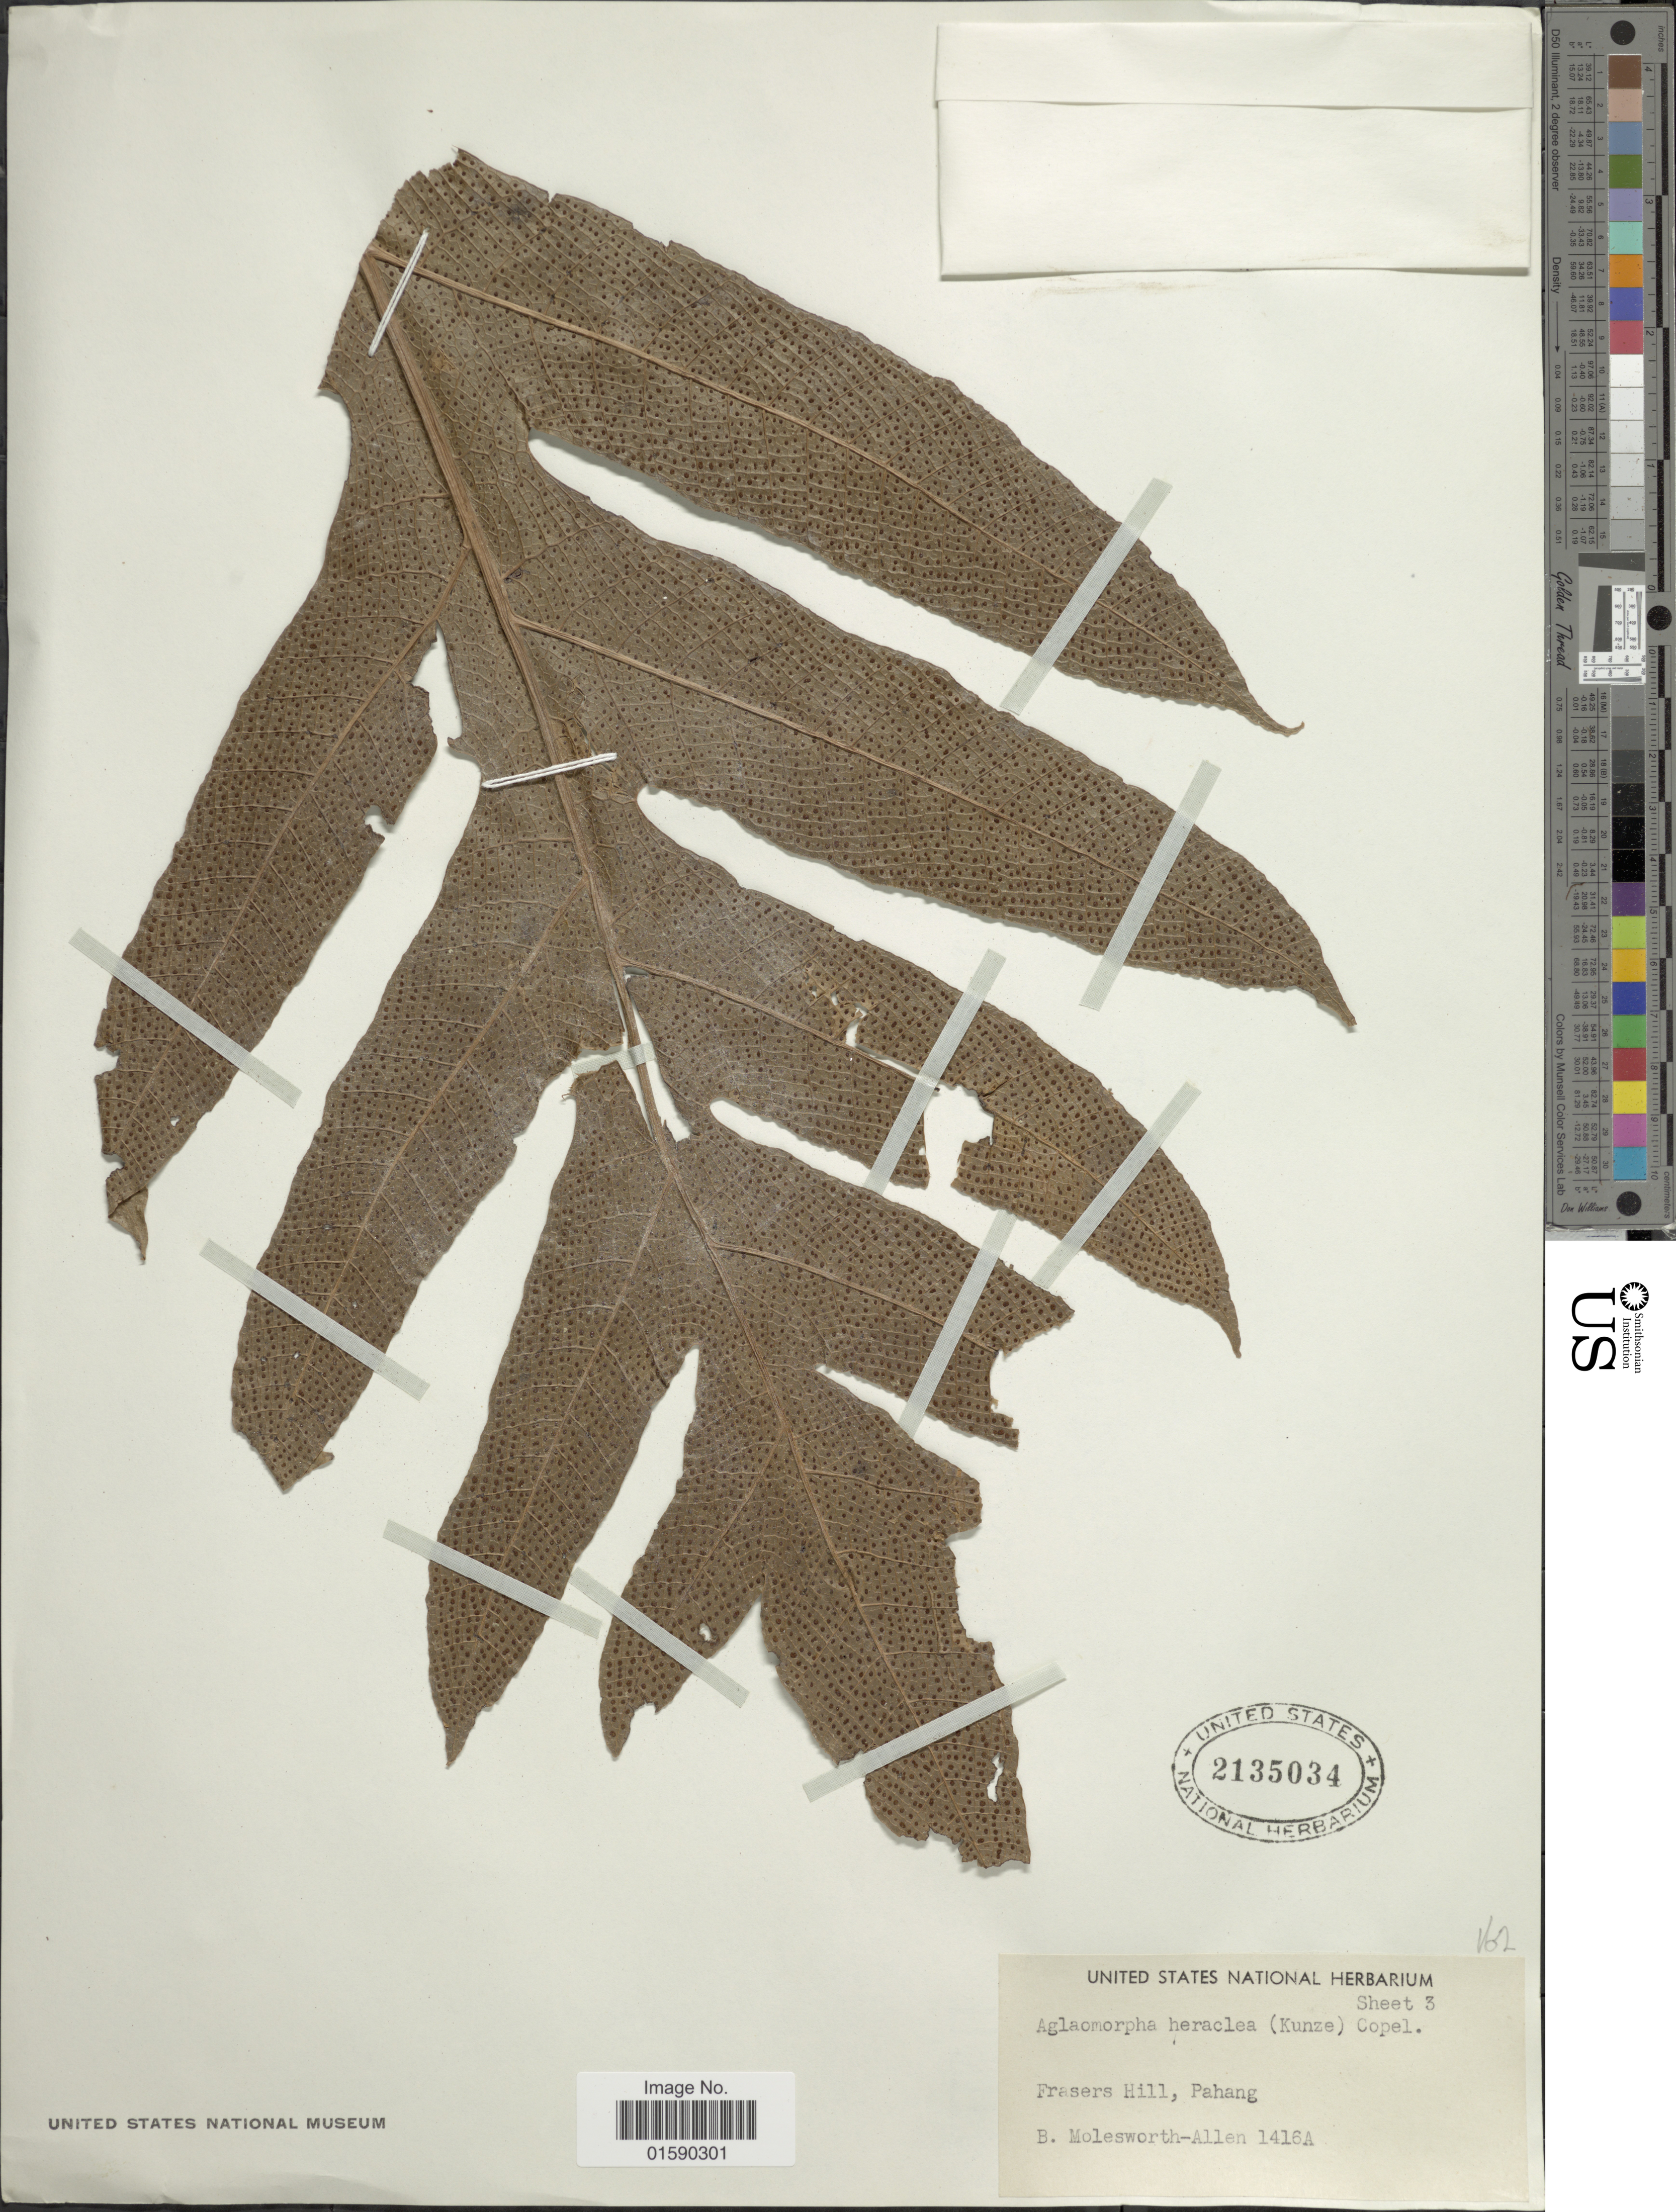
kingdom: Plantae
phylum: Tracheophyta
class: Polypodiopsida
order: Polypodiales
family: Polypodiaceae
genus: Aglaomorpha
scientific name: Aglaomorpha heraclea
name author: (Kunze) Copel.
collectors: B. E. G. Molesworth-Allen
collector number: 1416A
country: Malaysia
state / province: Pahang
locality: Frasers Hill, Pahang.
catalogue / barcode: US 2135034